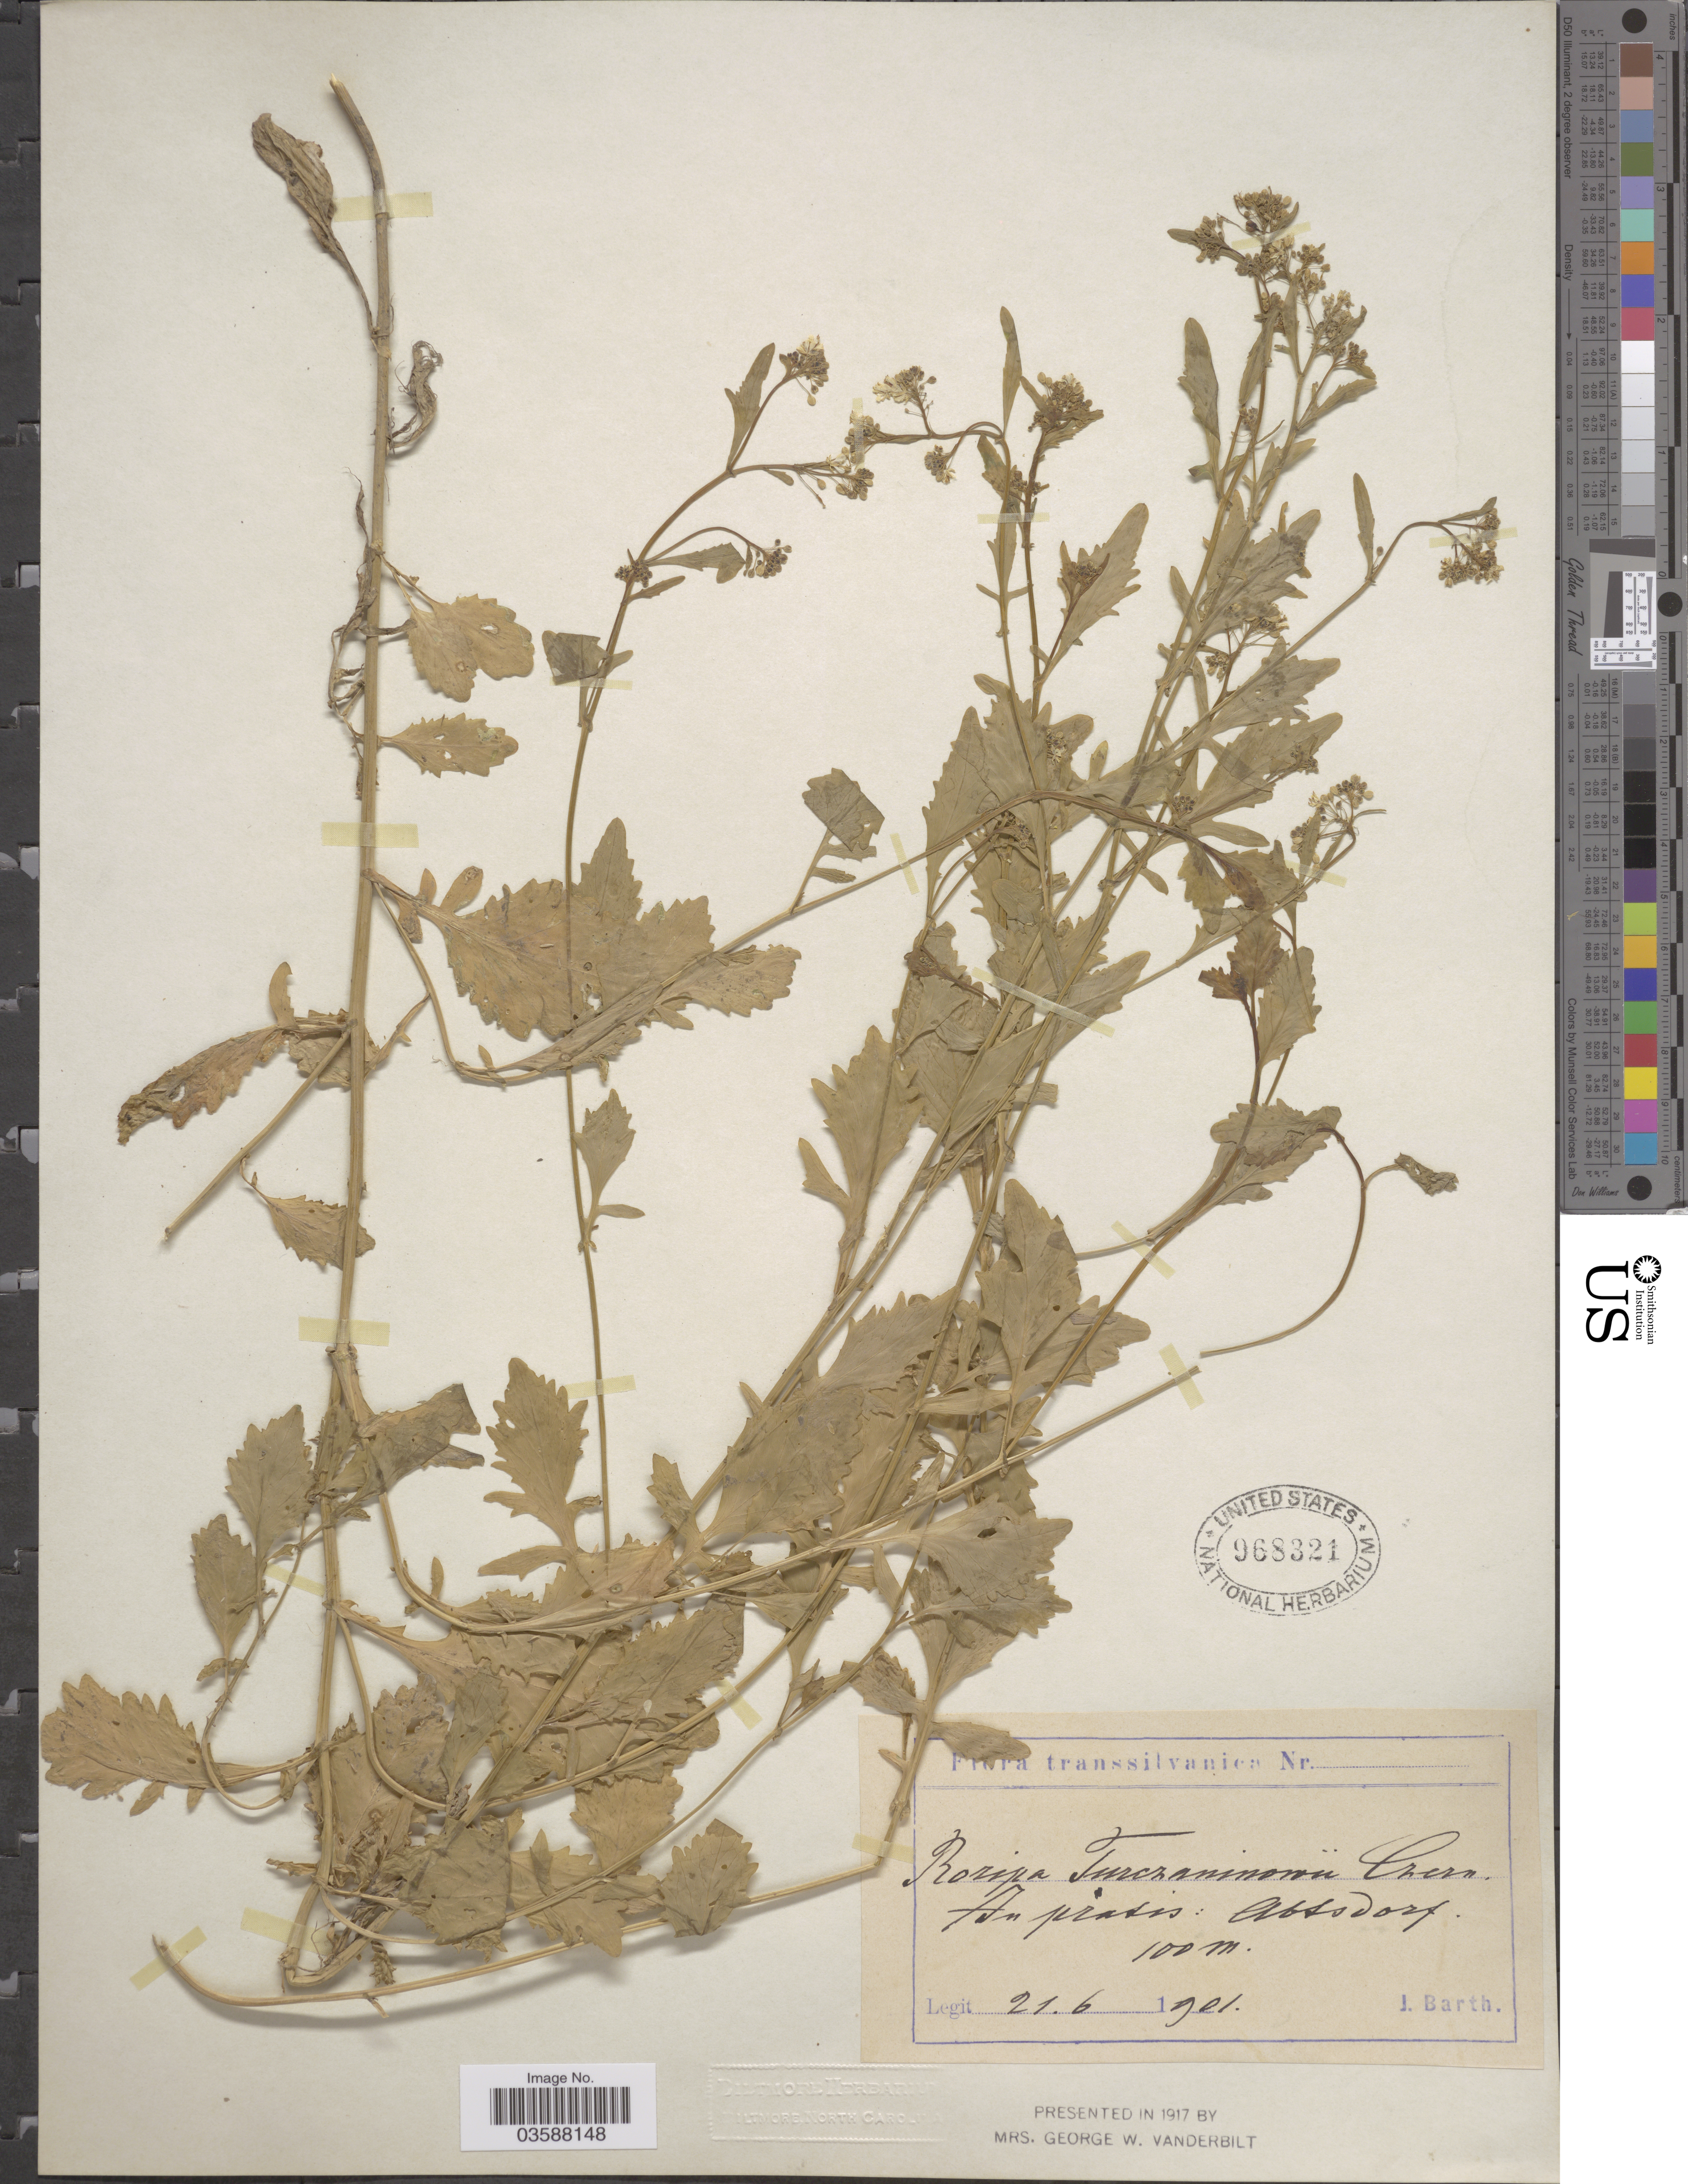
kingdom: Plantae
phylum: Tracheophyta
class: Magnoliopsida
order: Brassicales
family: Brassicaceae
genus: Rorippa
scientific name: Rorippa x turczaninowii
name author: (Czern. ex Turcz.) Simonk.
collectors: J. Barth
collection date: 1901-06-21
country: Romania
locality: Transsilvanica. In pratis: Abtsdorf.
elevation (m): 100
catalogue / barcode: US 968321